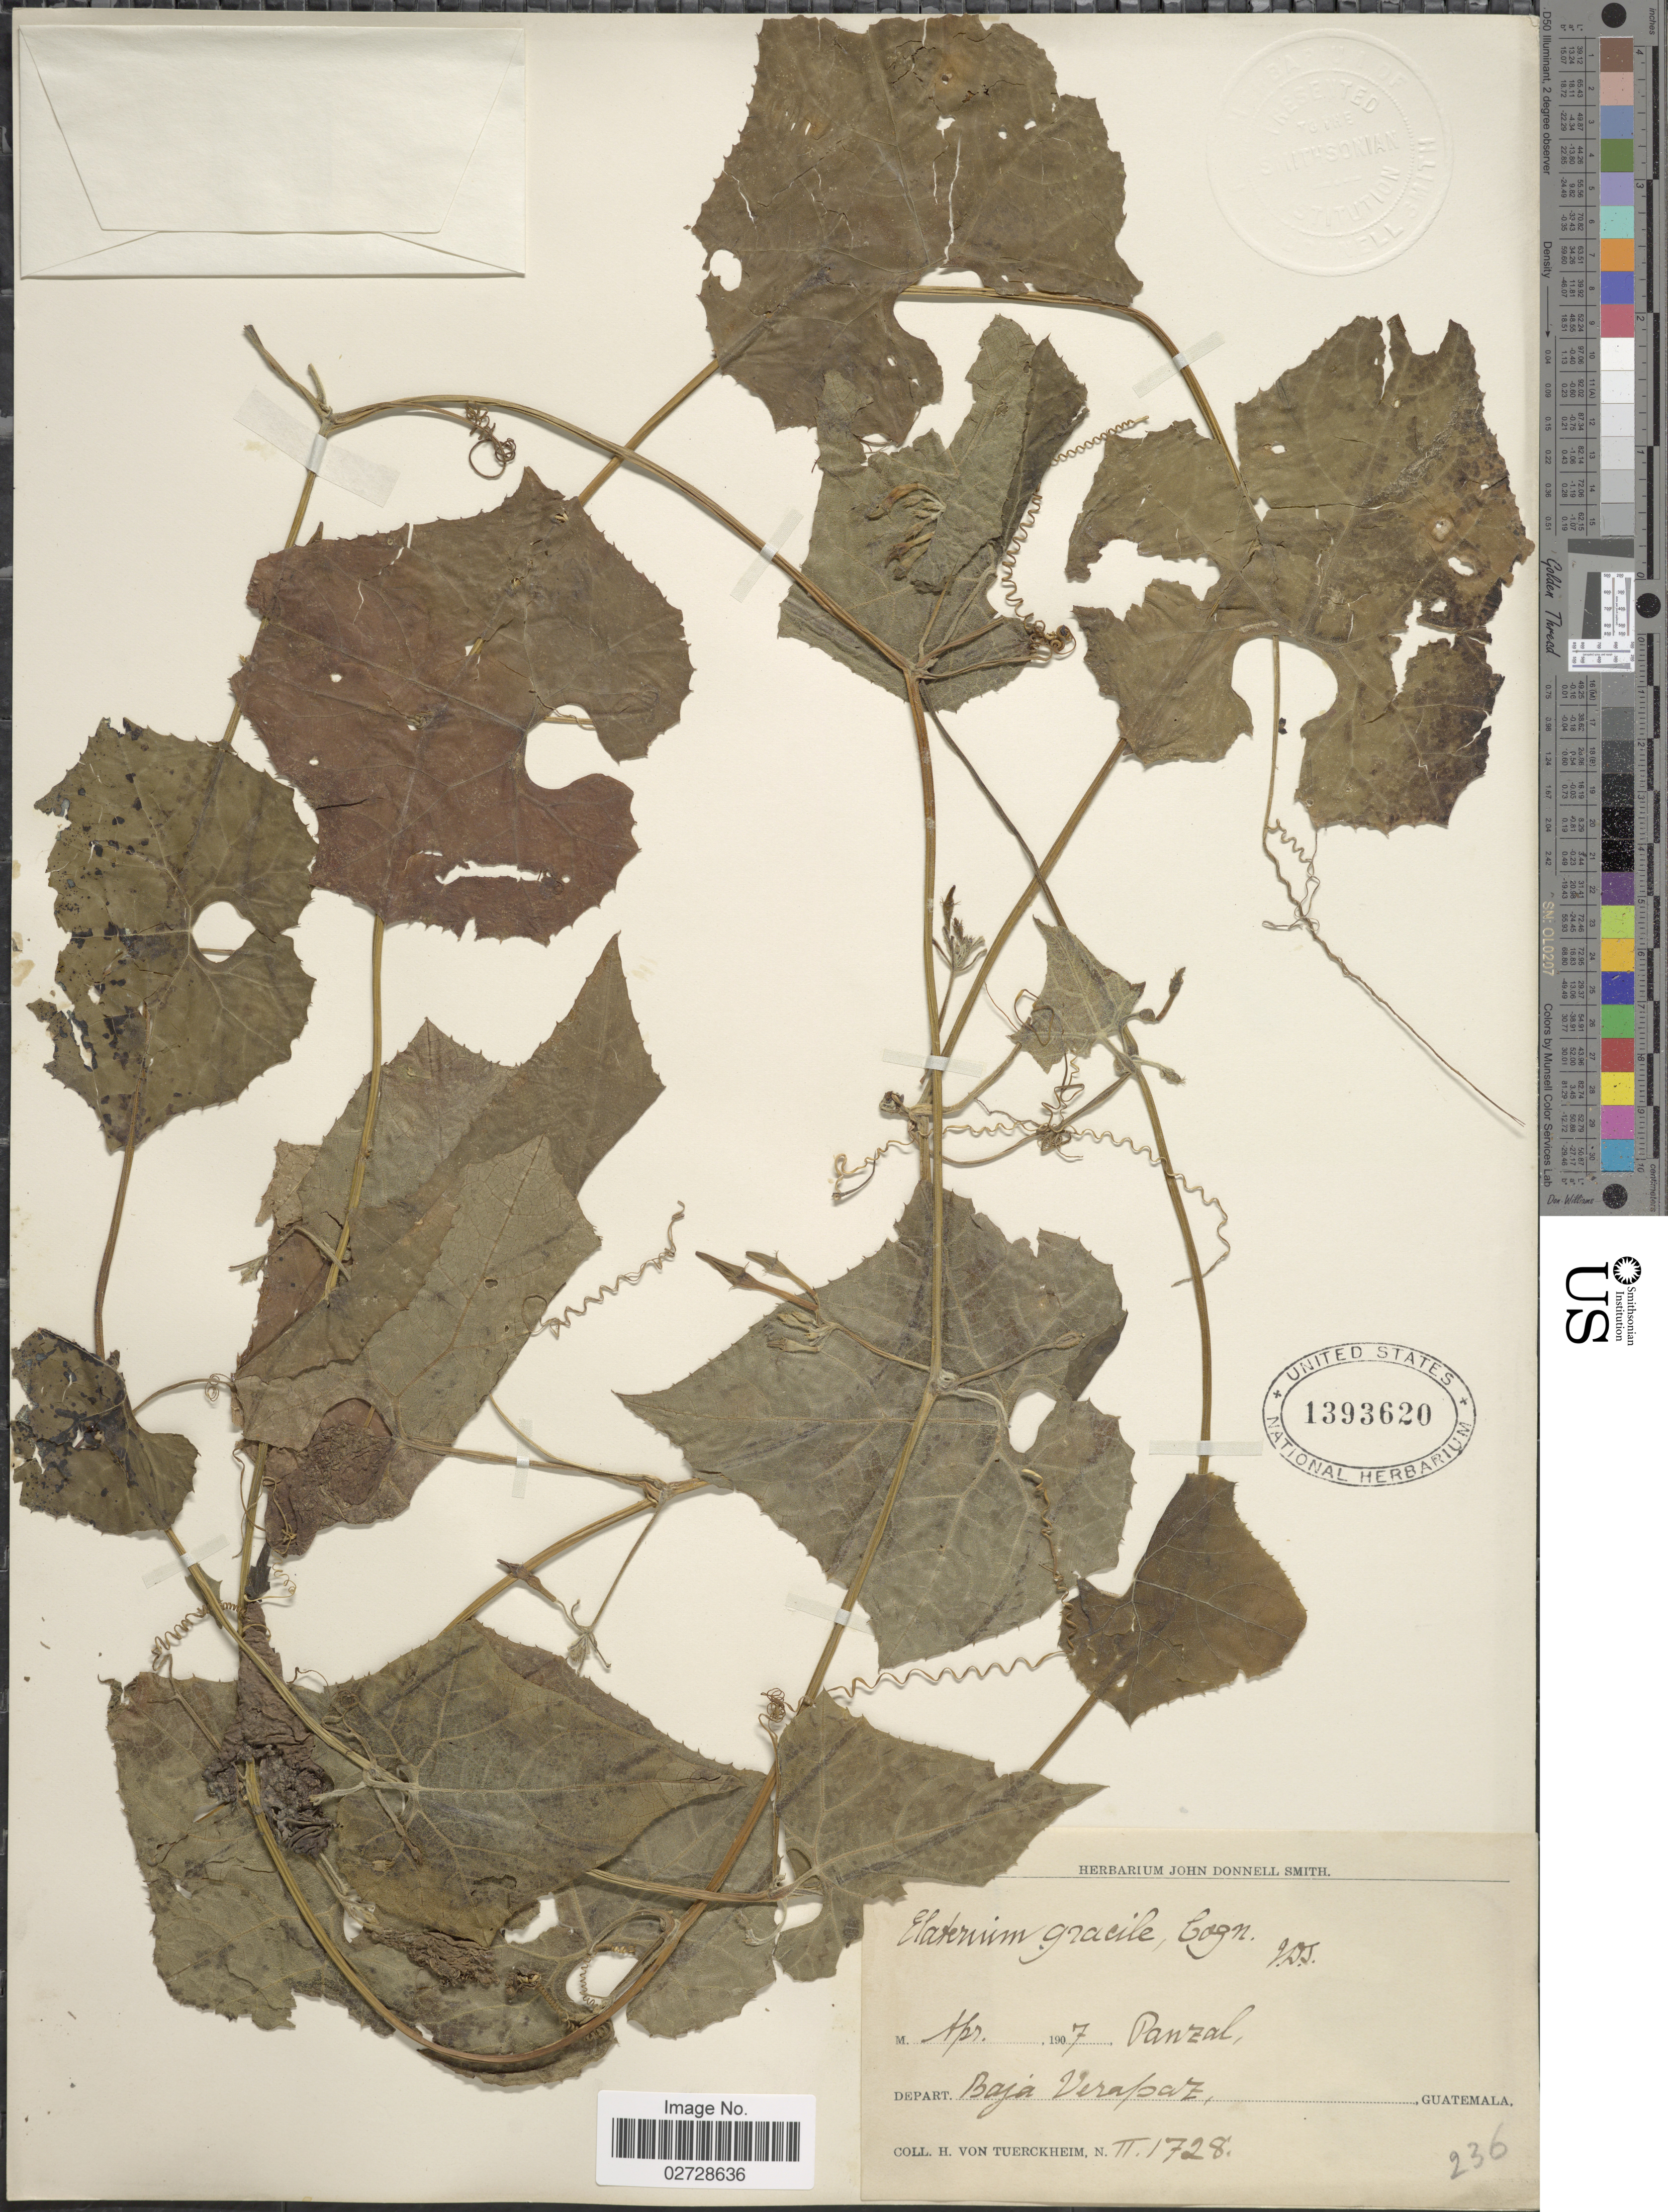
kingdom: Plantae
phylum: Tracheophyta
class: Magnoliopsida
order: Cucurbitales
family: Cucurbitaceae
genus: Cyclanthera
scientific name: Cyclanthera carthagenensis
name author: (Jacq.) H. Schaef. & S.S. Renner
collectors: H. von Türckheim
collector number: II 1728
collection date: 1907-04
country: Guatemala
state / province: Baja Verapaz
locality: Panzal, Depart. Baja Verapaz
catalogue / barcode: US 1393620